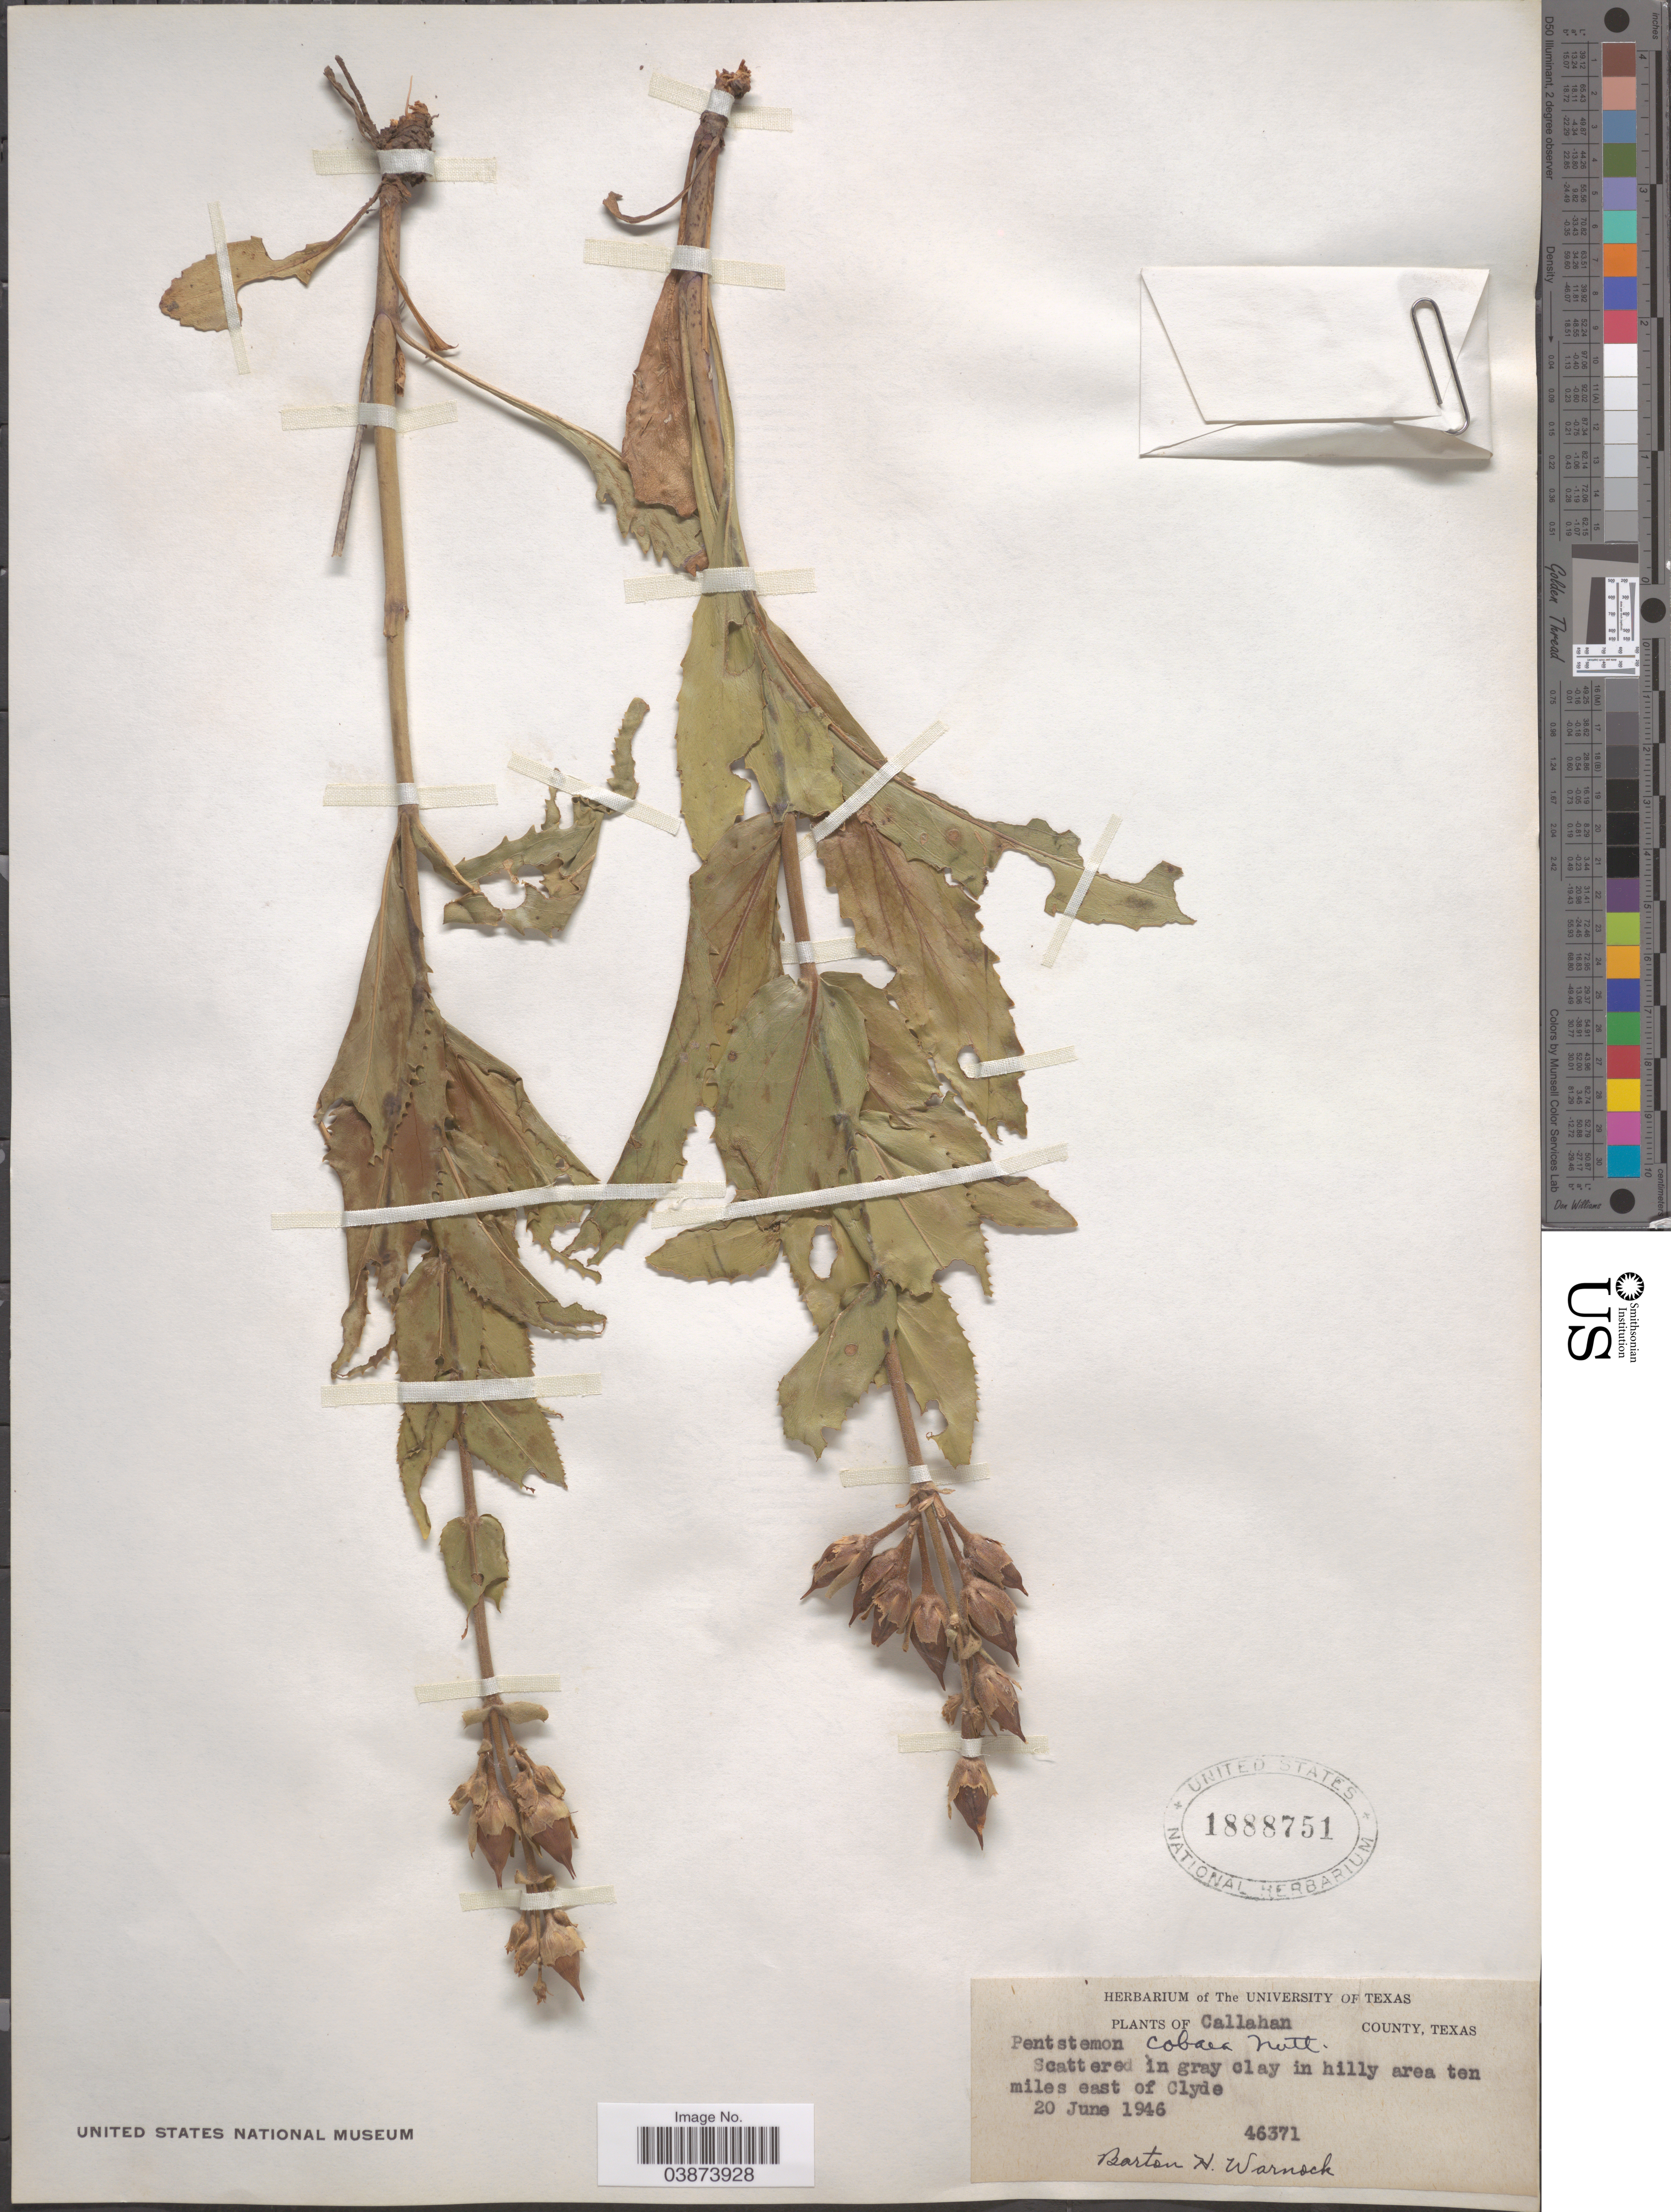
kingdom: Plantae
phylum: Tracheophyta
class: Magnoliopsida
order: Lamiales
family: Plantaginaceae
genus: Penstemon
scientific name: Penstemon cobaea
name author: (Nutt.)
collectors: B. H. Warnock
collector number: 46371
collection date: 1946-06-20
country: United States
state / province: Texas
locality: Callahan County. In hilly area ten miles east of Clyde.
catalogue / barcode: US 1888751